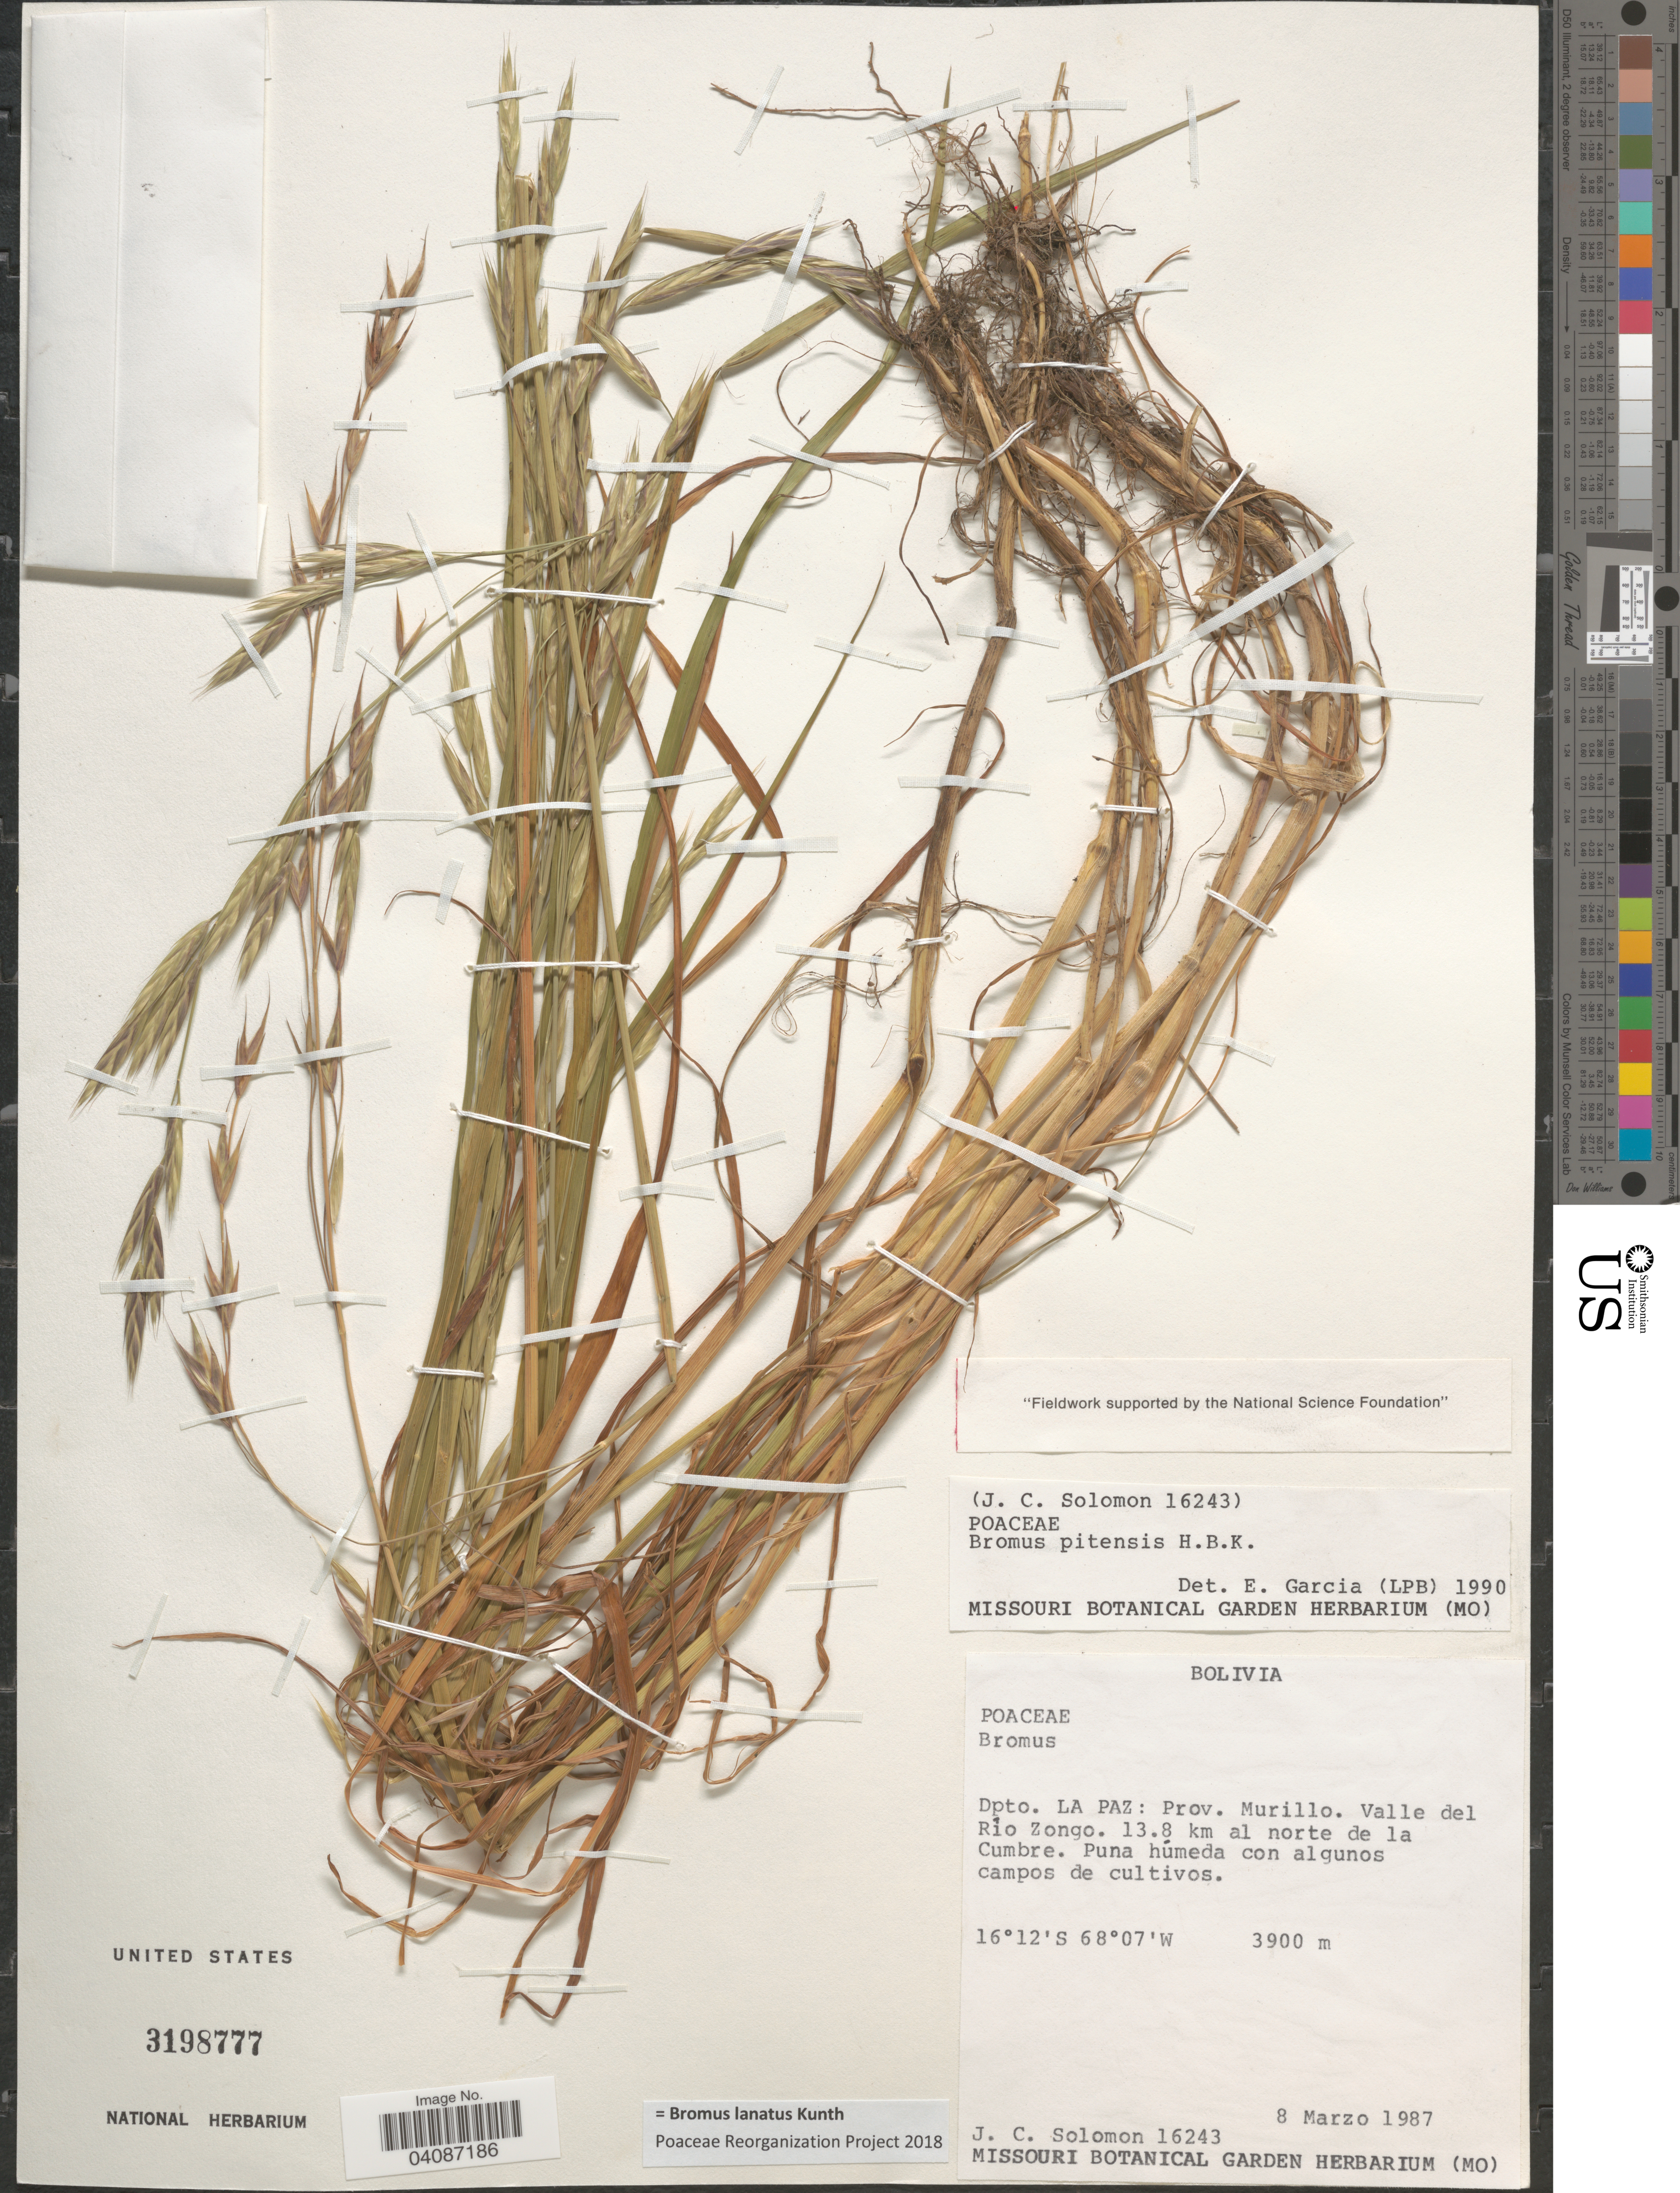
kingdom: Plantae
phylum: Tracheophyta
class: Liliopsida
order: Poales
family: Poaceae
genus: Bromus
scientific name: Bromus lanatus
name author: Kunth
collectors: J. C. Solomon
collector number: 16243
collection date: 1987-03-08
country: Bolivia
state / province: La Paz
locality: Dpto. La Paz: Prov. Murillo. Valle del Río Zongo. 13.8 km al norte de la Cumbre.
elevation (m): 3900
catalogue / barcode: US 3198777